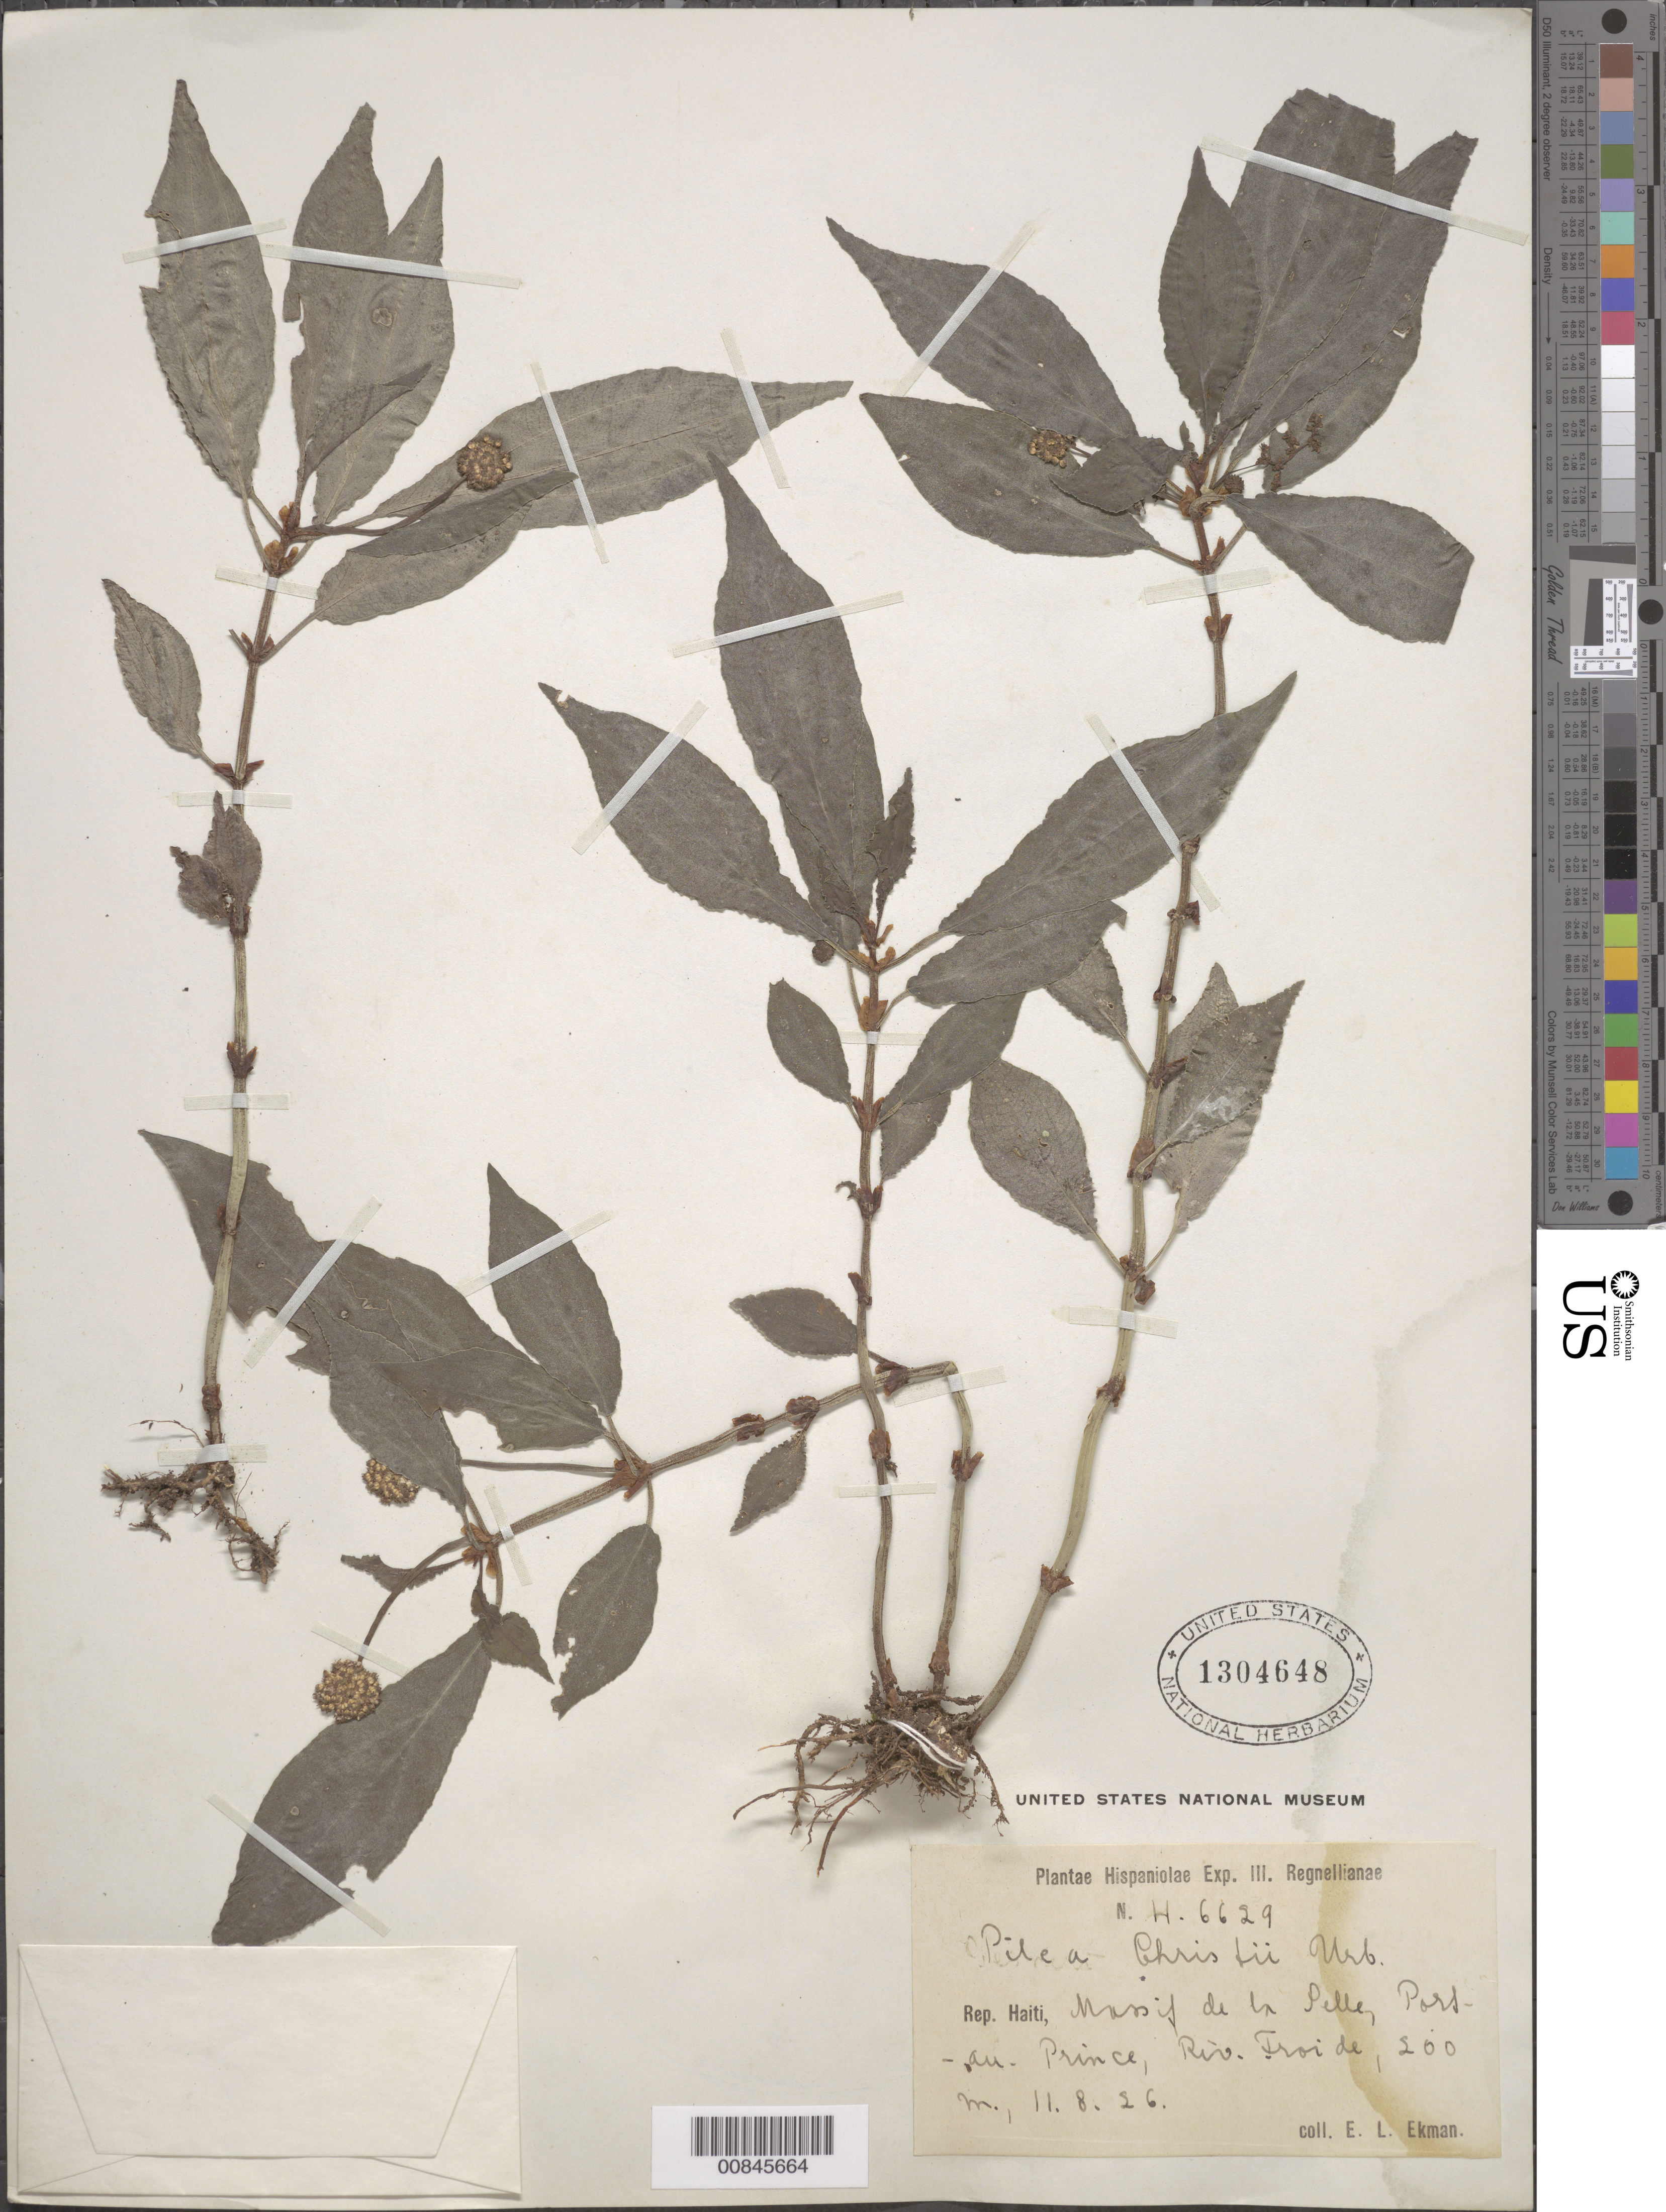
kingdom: Plantae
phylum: Tracheophyta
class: Magnoliopsida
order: Rosales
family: Urticaceae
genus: Pilea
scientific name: Pilea christii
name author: Urb.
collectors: E. L. Ekman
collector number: H 6629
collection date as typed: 11 Aug 1926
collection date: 1926-08-11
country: Haiti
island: Hispaniola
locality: Massif de la Selle, Port-au-Prince, Riv. Froide.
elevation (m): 200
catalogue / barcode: US 1304648